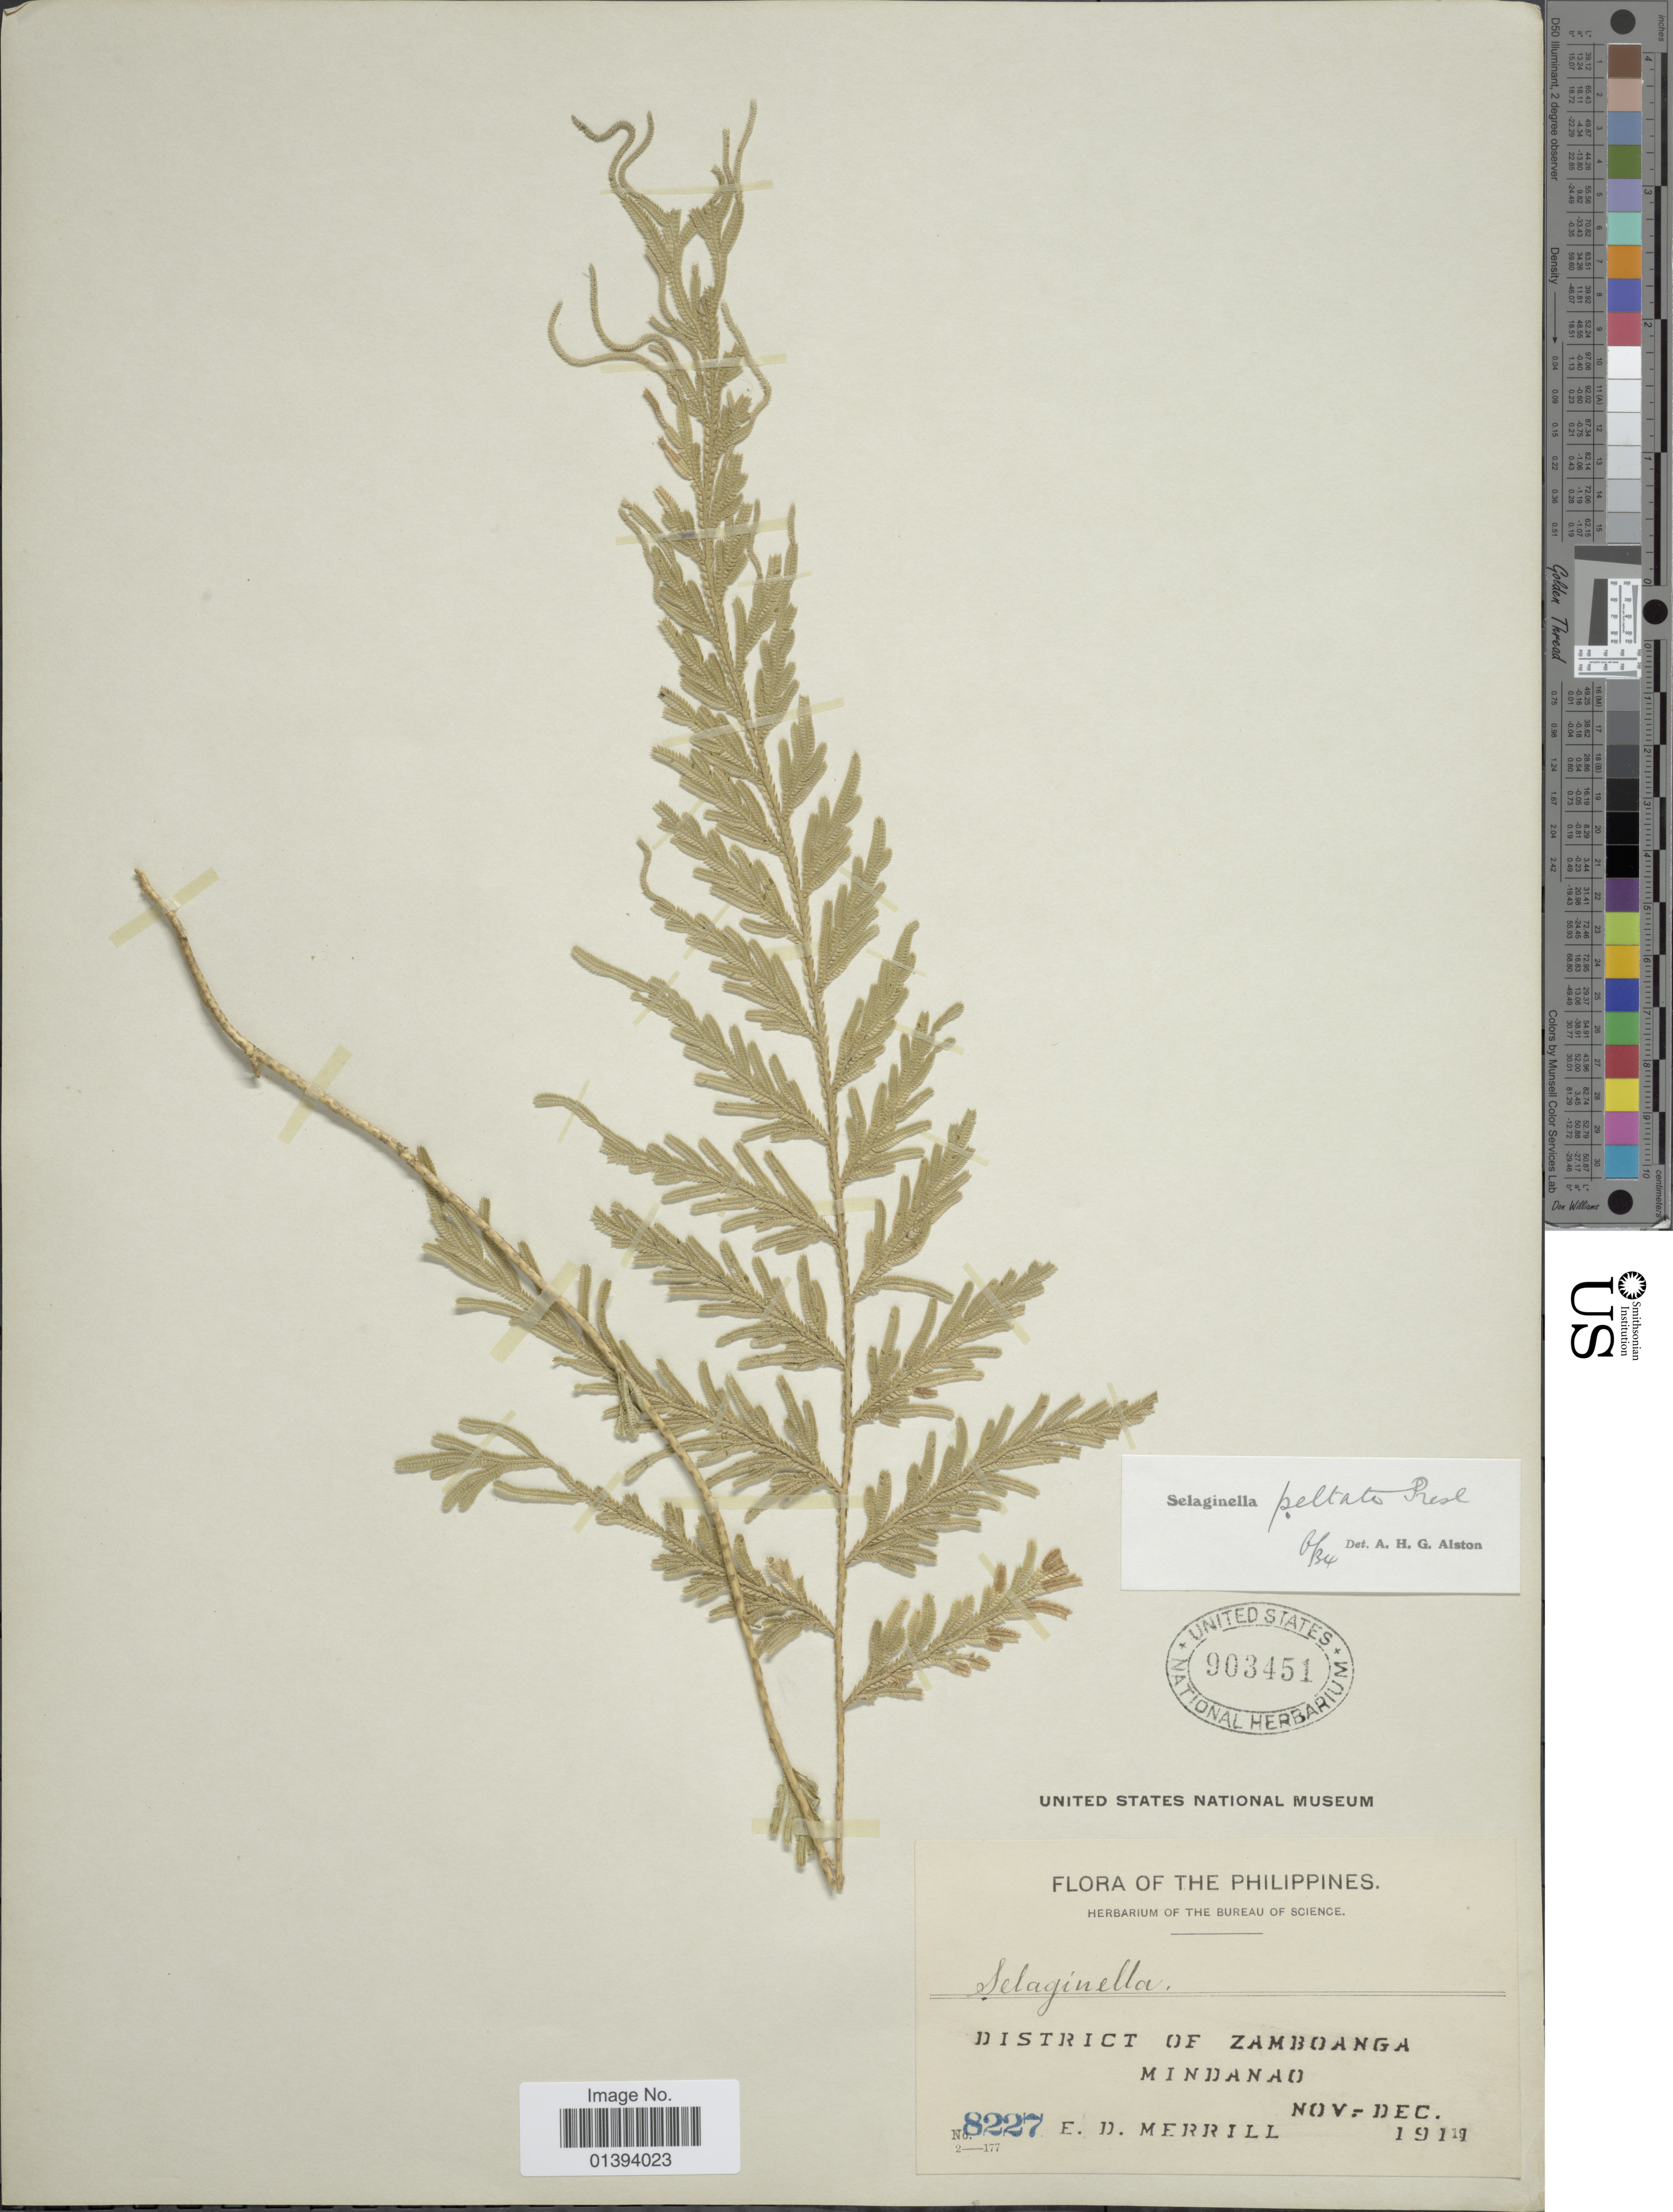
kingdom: Plantae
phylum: Tracheophyta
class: Lycopodiopsida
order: Selaginellales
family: Selaginellaceae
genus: Selaginella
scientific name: Selaginella peltata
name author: C. Presl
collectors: E. D. Merrill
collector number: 8227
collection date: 1911-11/1911-12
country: Philippines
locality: District of Zamboanga, Mindanao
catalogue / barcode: US 903451